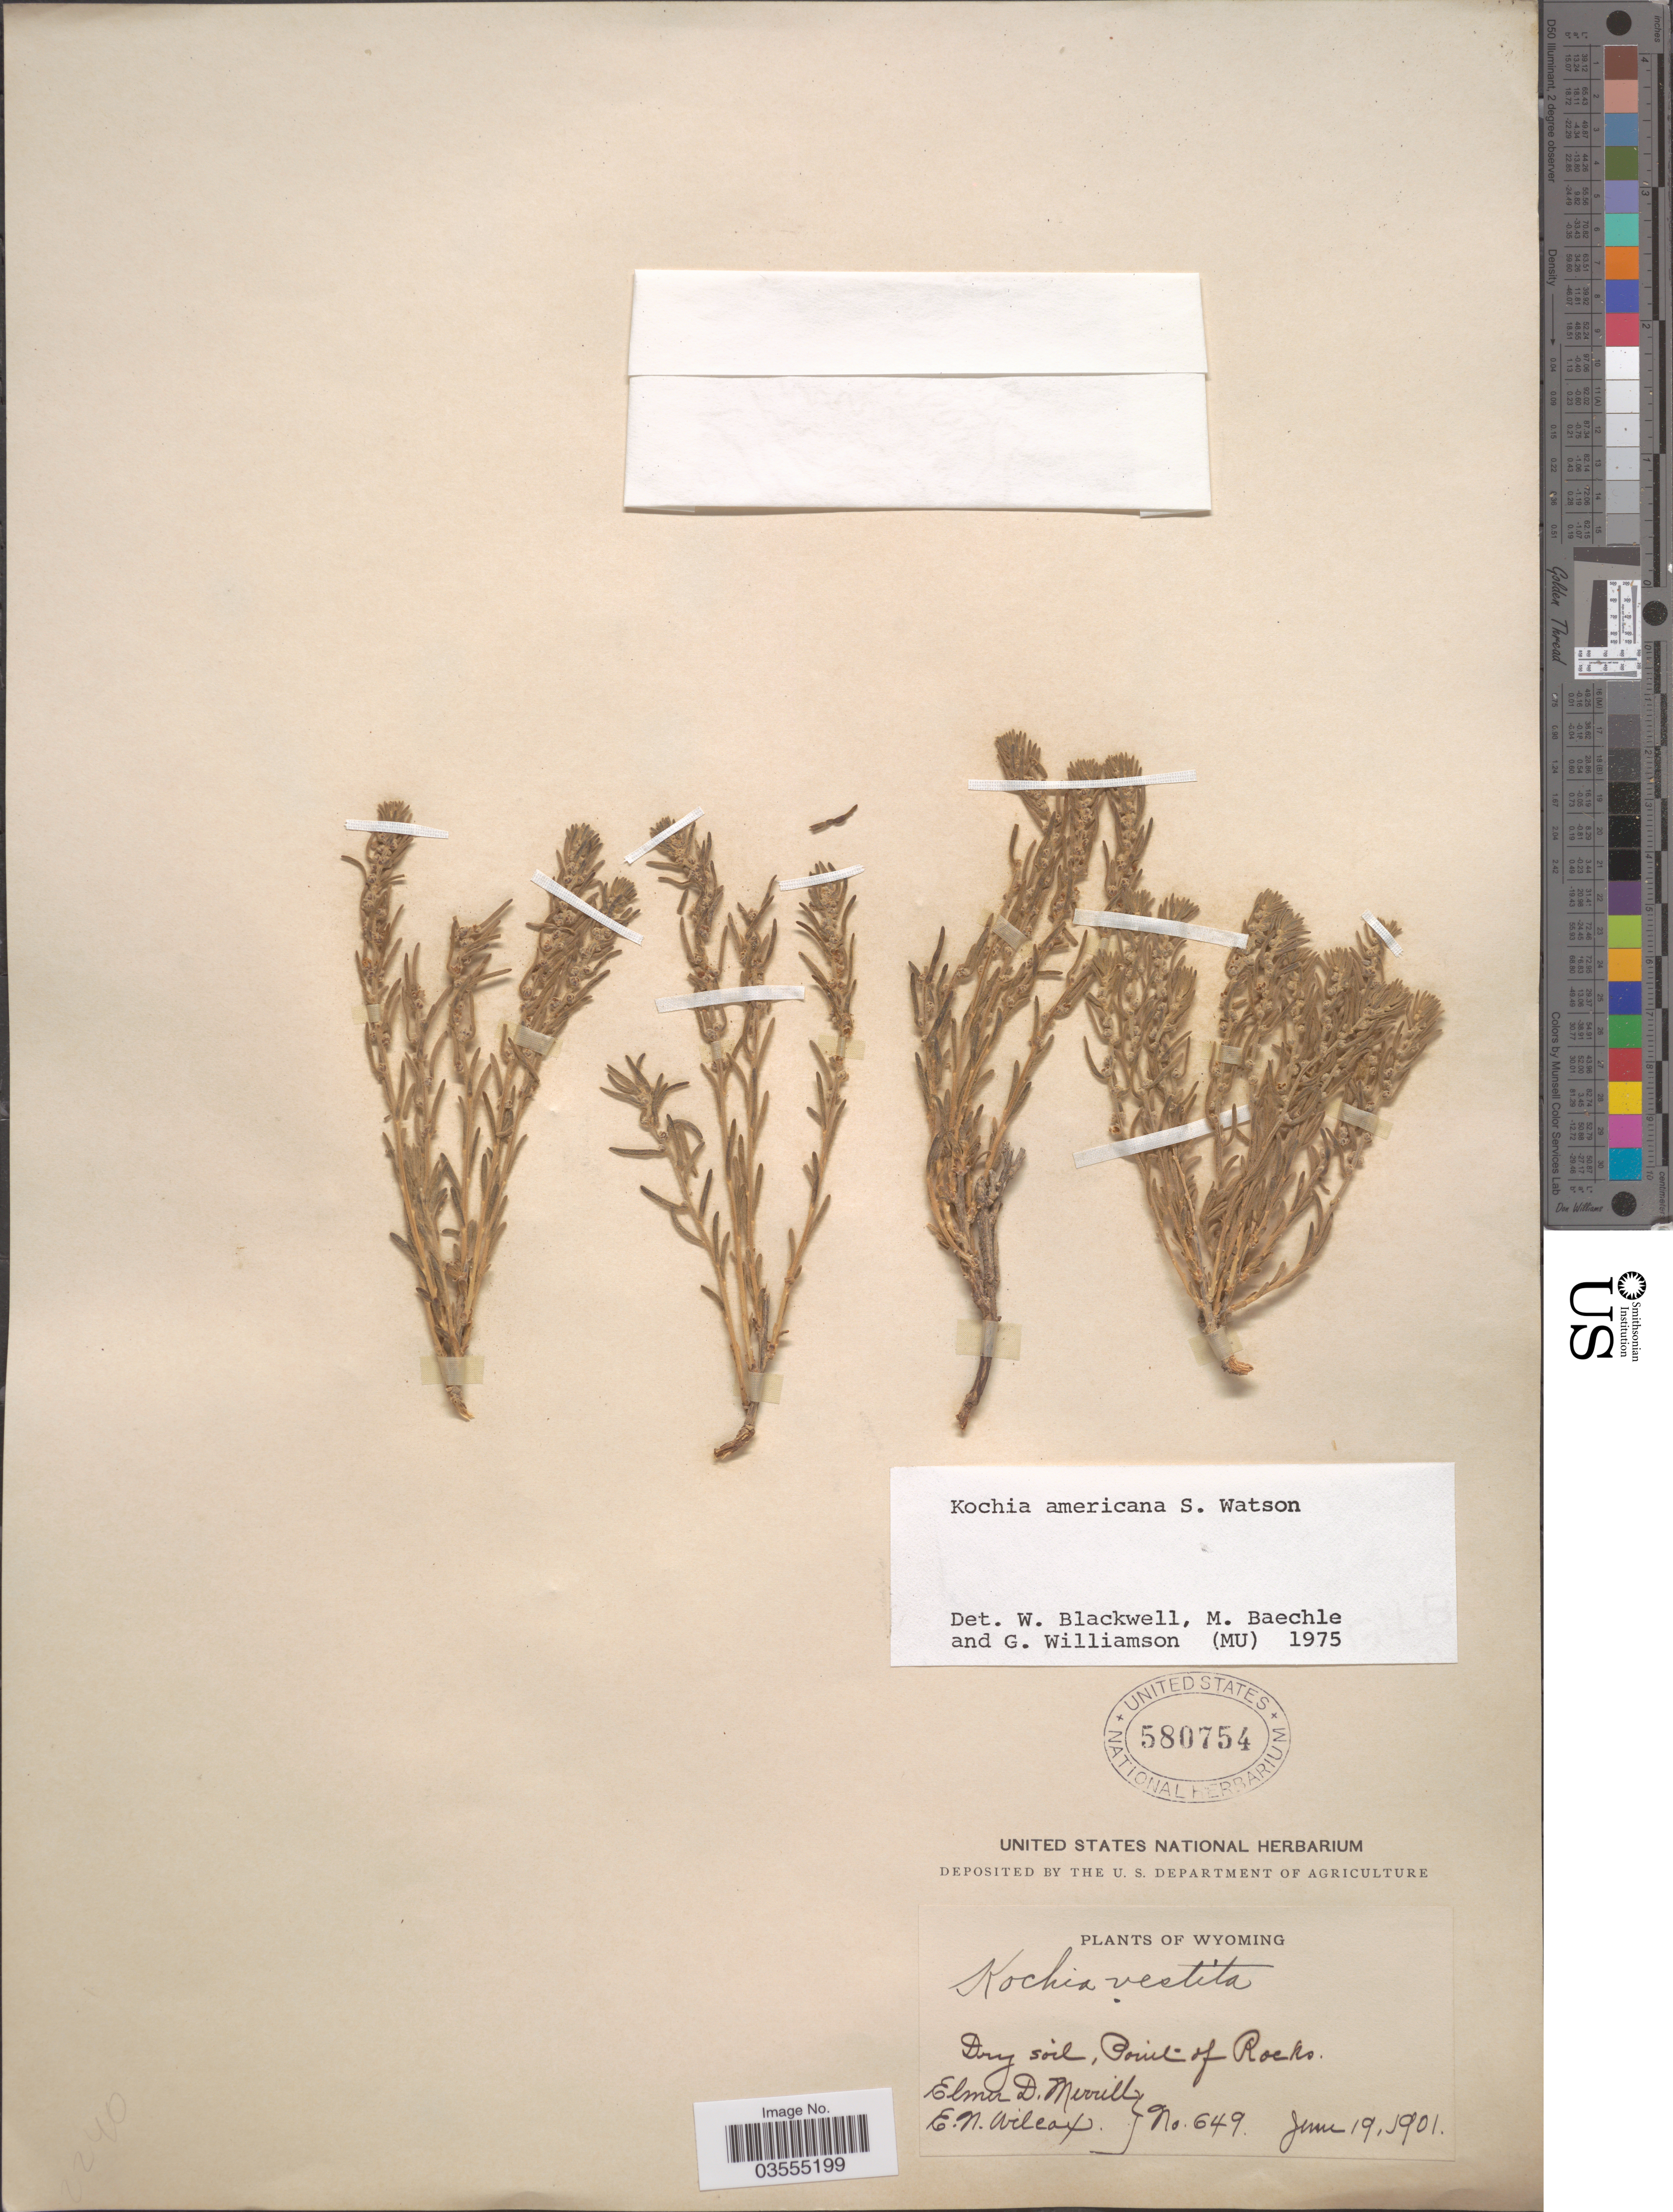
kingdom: Plantae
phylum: Tracheophyta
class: Magnoliopsida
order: Caryophyllales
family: Amaranthaceae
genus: Neokochia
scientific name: Neokochia americana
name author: (S. Watson) G.L. Chu & S.C. Sand.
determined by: U.S. National Herbarium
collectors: E. D. Merrill & E. Wilcox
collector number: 649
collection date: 1901-06-19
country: United States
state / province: Wyoming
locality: Point of Rocks.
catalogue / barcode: US 580754